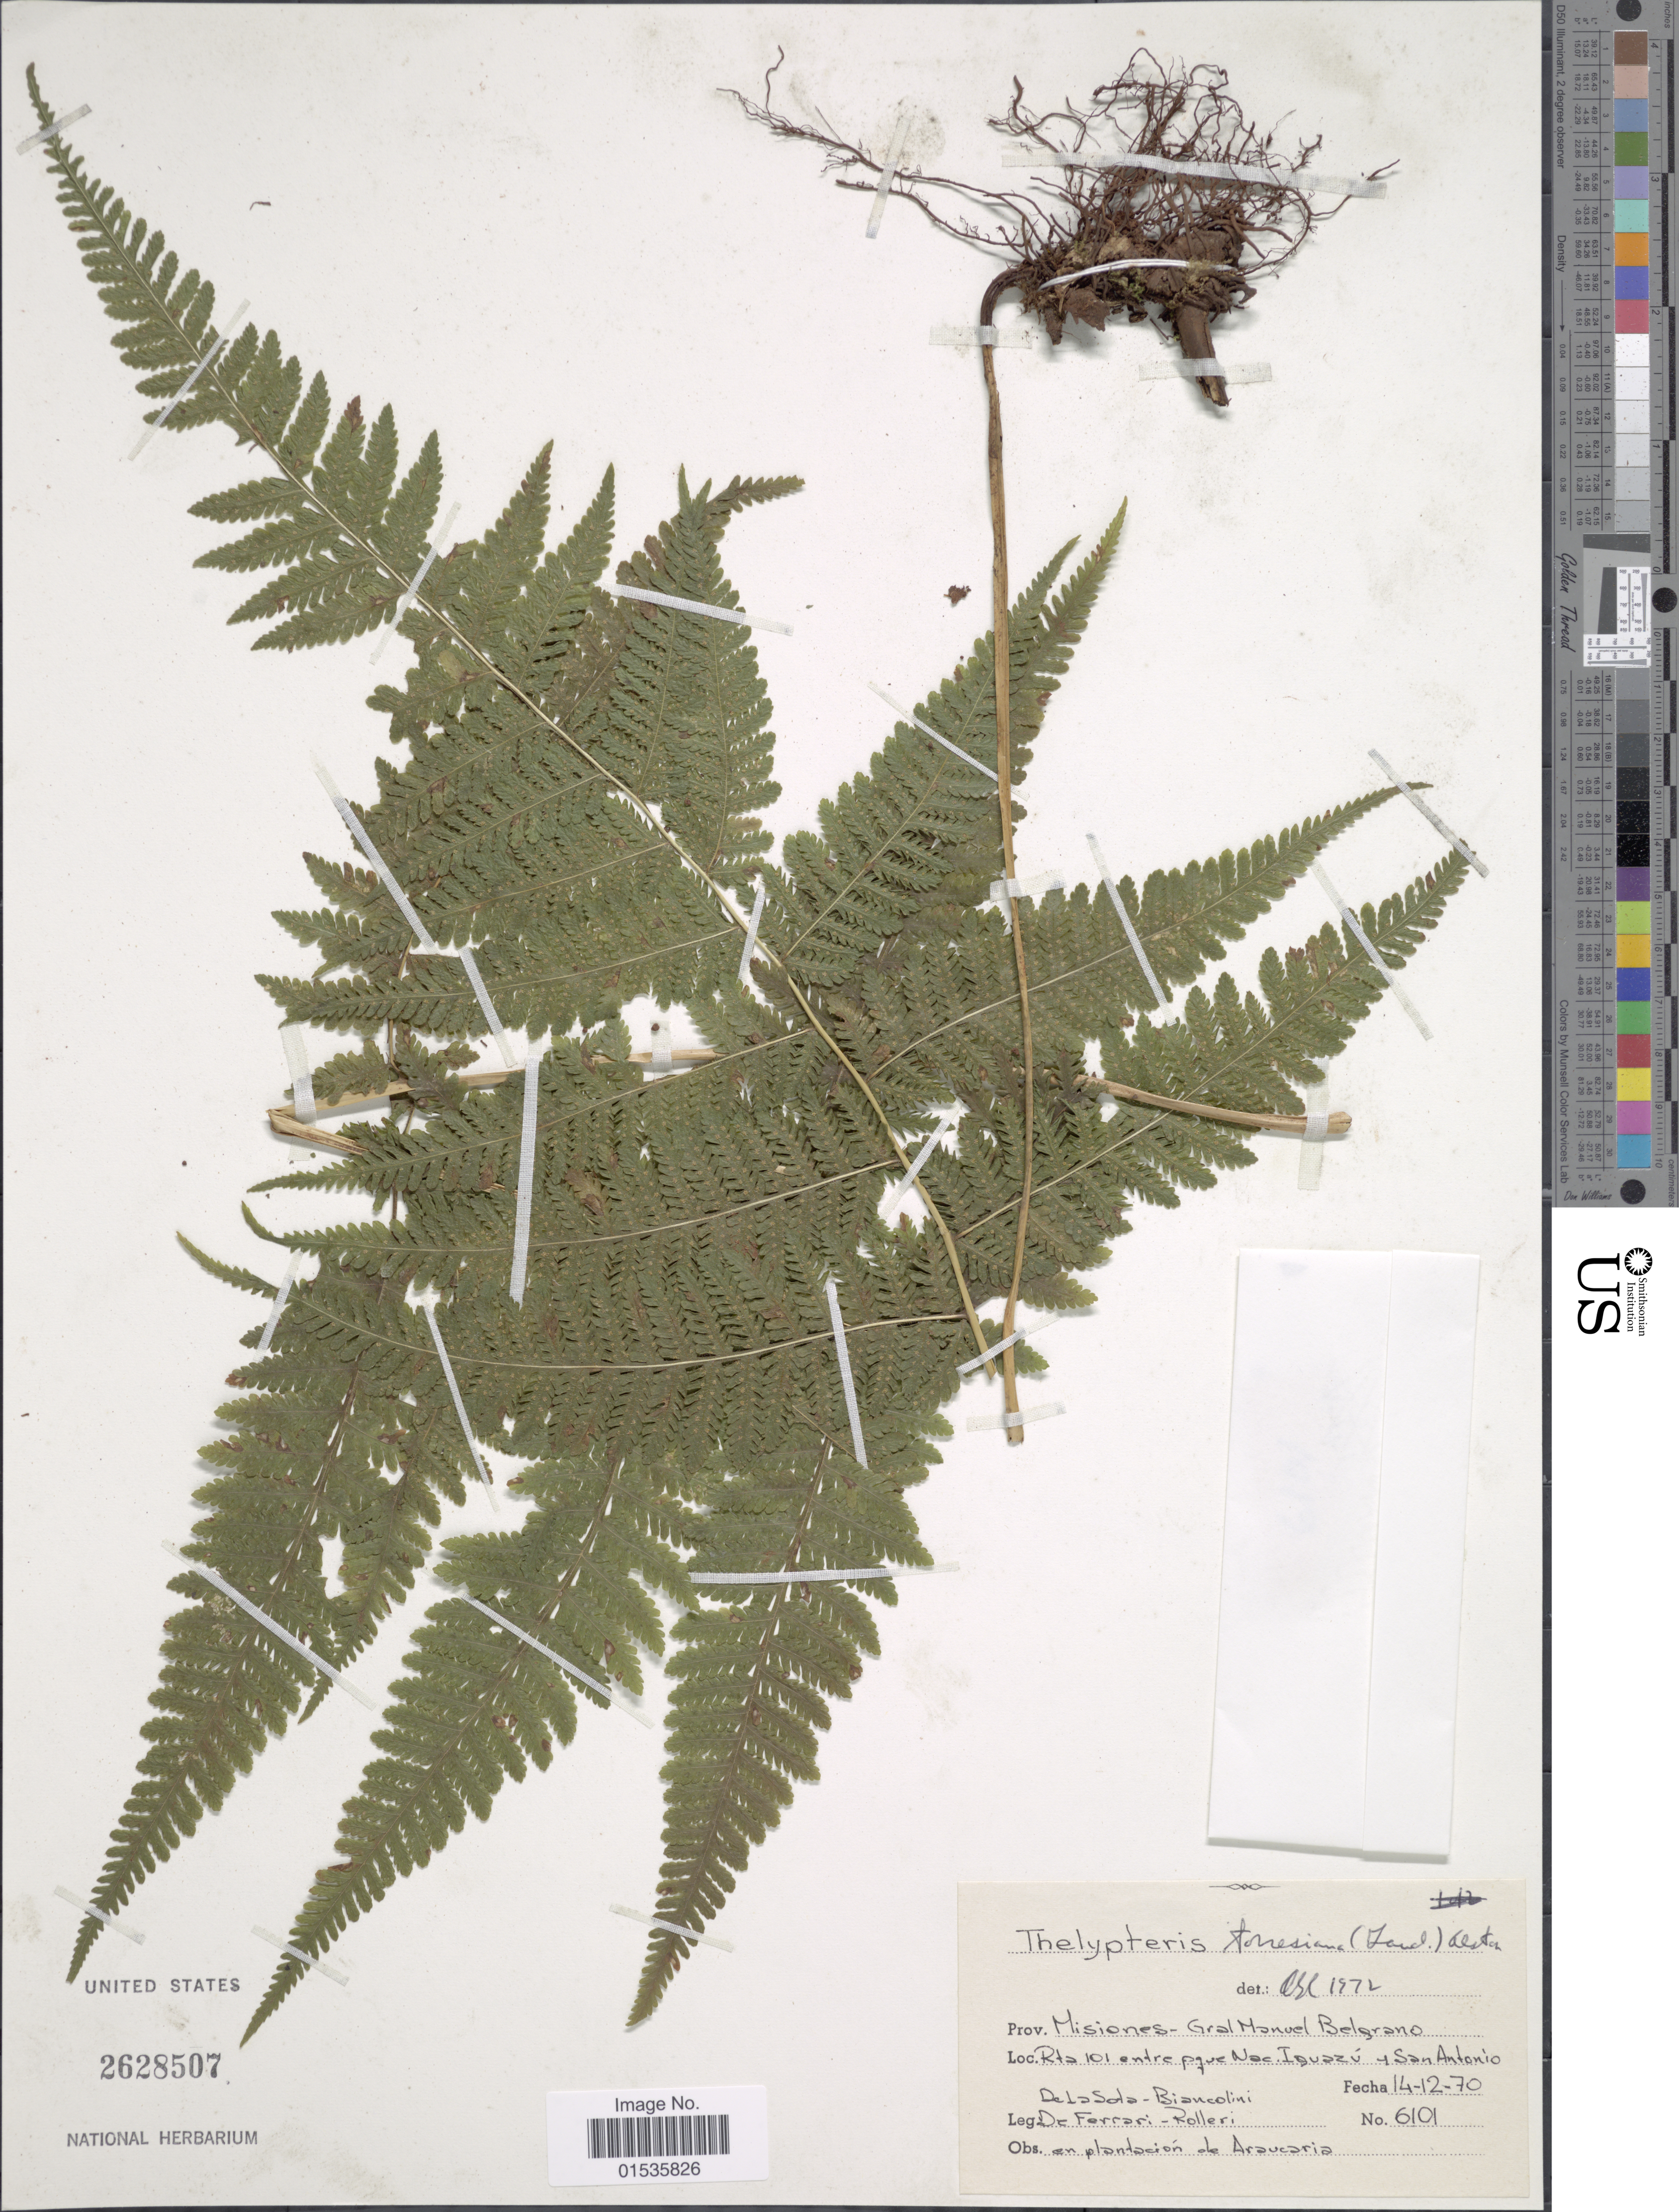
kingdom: Plantae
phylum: Tracheophyta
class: Polypodiopsida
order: Polypodiales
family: Thelypteridaceae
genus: Macrothelypteris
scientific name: Macrothelypteris torresiana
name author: (Gaudich.) Ching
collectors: de la Sota, Biancolini, De Ferrari & Rolleri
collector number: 6101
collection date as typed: Transcribed d/m/y: 14/12/70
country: Argentina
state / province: Misiones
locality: Prov, Misiones- Gral Manuel Belgrano, Rta 101 entre parque Nac Iguazu y San Antonio.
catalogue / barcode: US 2628507